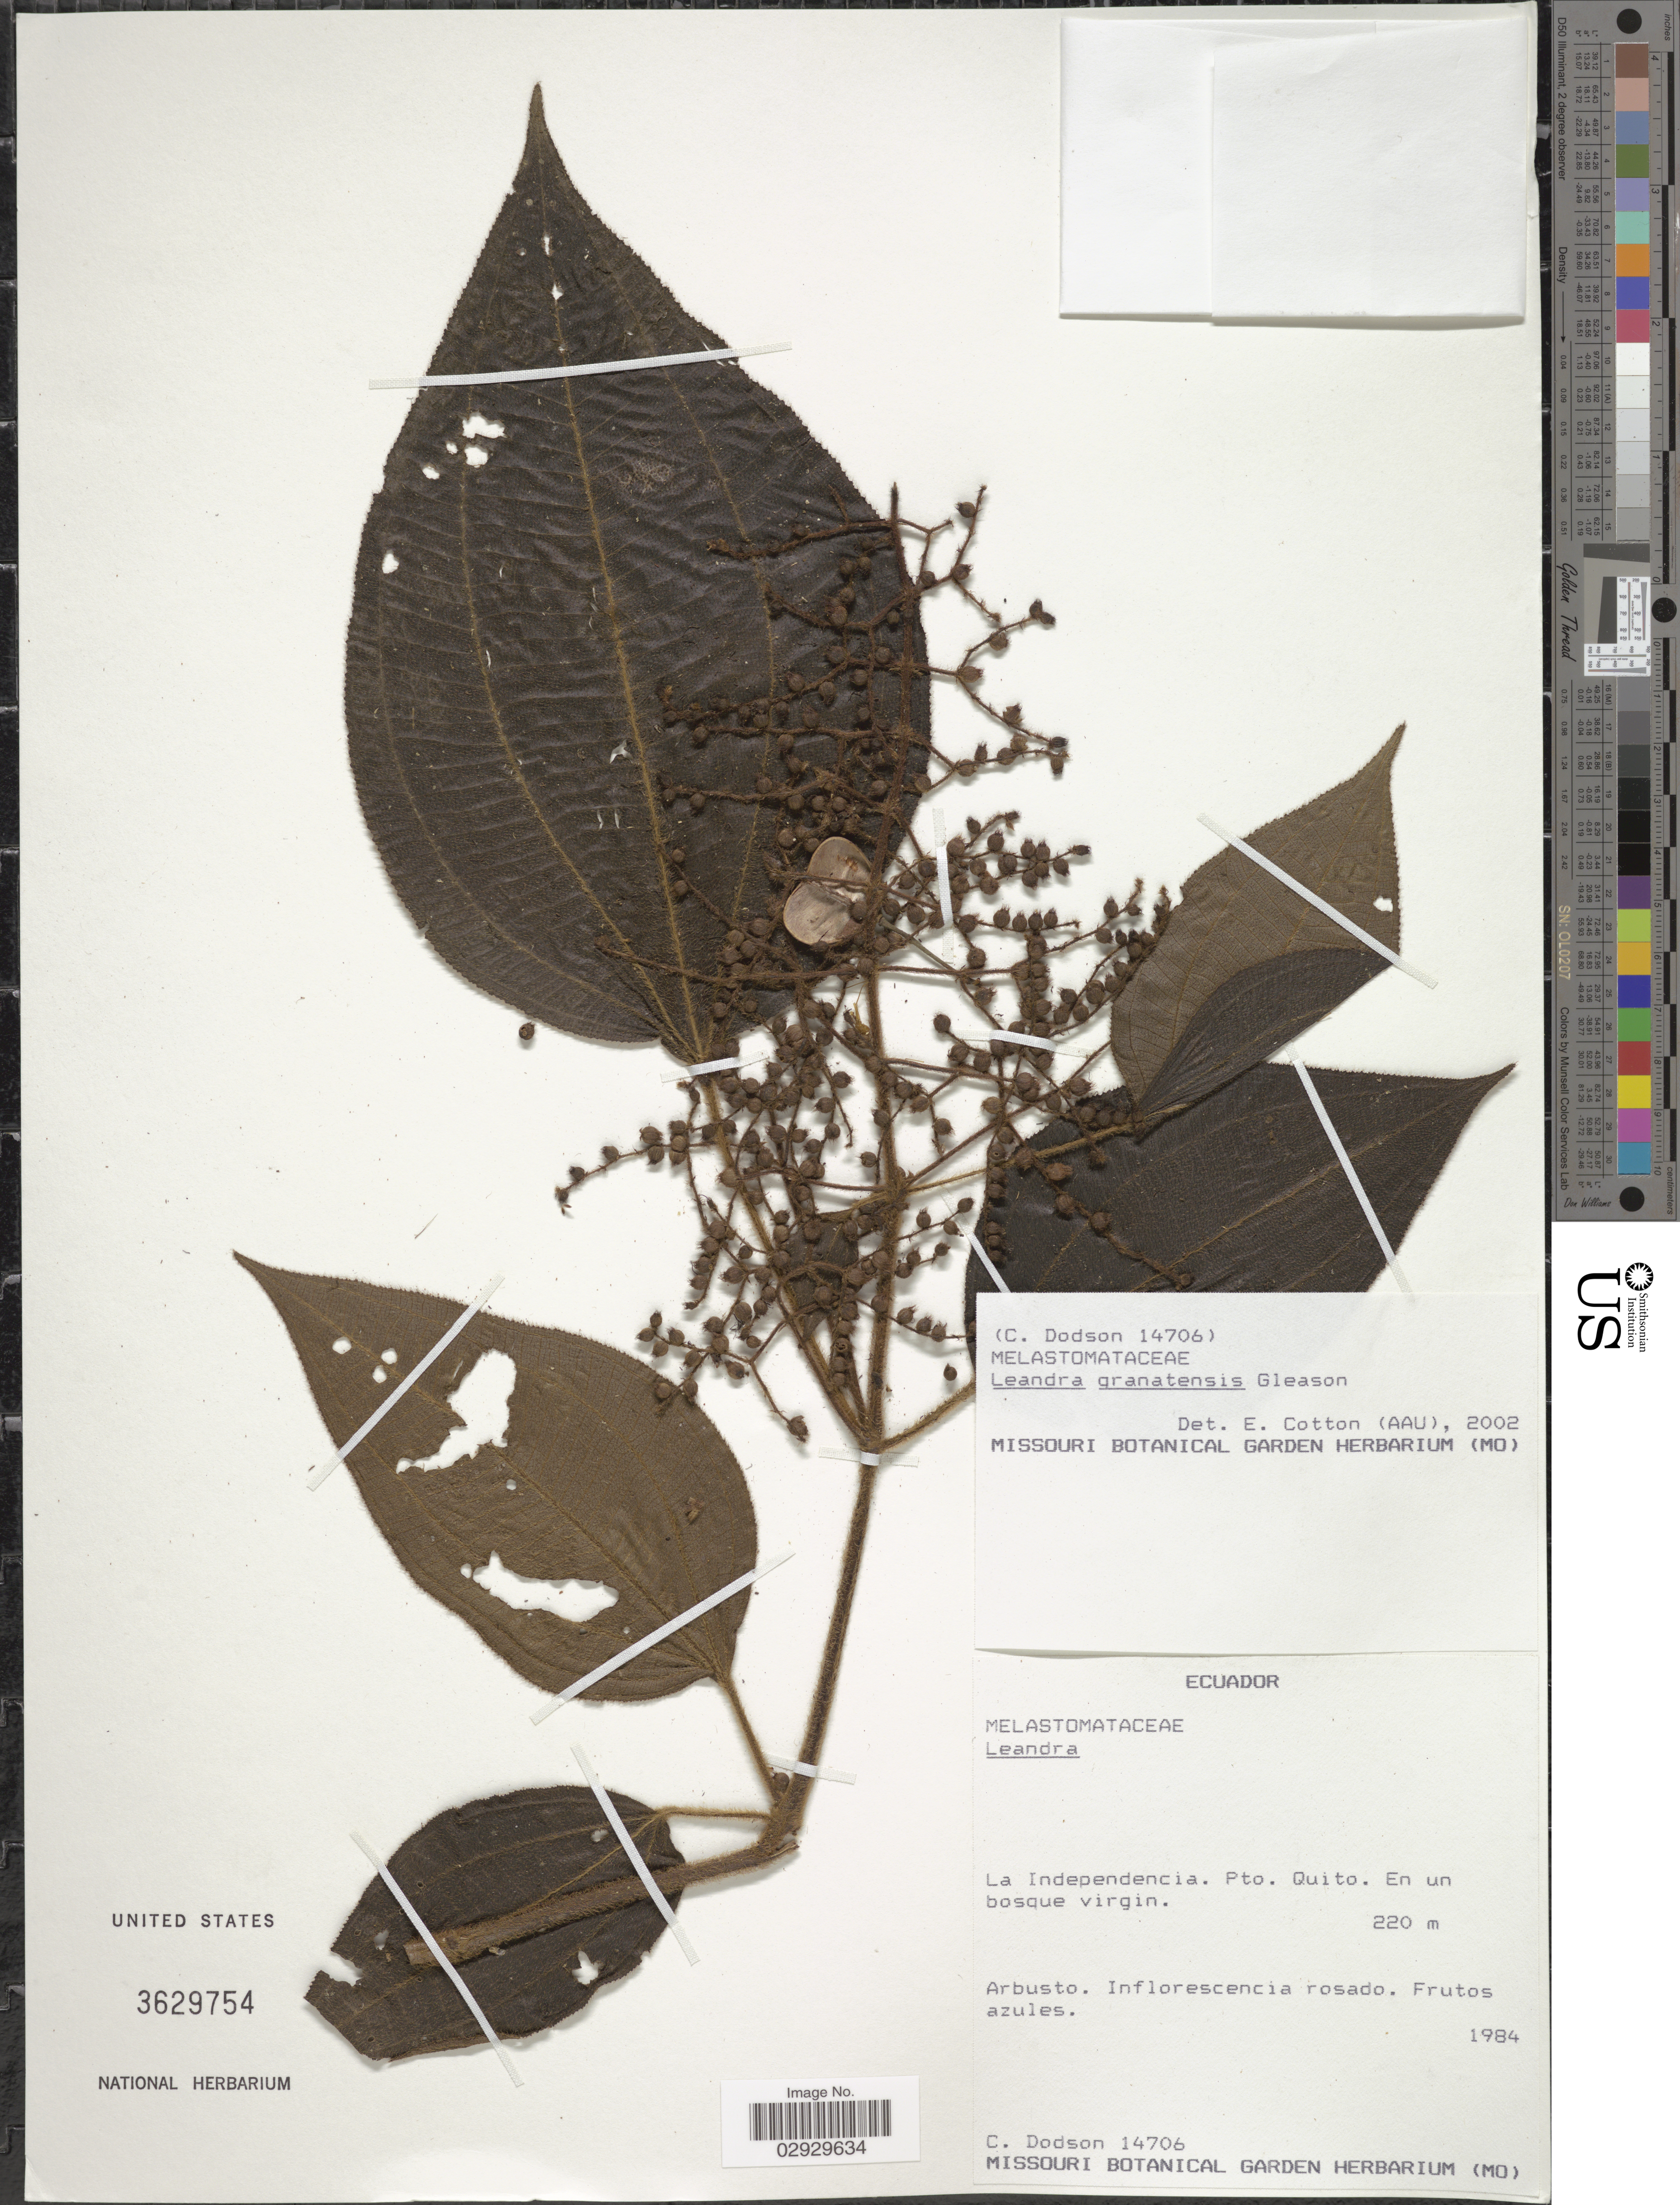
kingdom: Plantae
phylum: Tracheophyta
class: Magnoliopsida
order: Myrtales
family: Melastomataceae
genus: Leandra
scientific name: Leandra granatensis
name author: Gleason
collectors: C. Dodson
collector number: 14706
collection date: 1984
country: Ecuador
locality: La Independencia. Pto. Quito. En un bosque virgin.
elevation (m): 220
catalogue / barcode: US 3629754